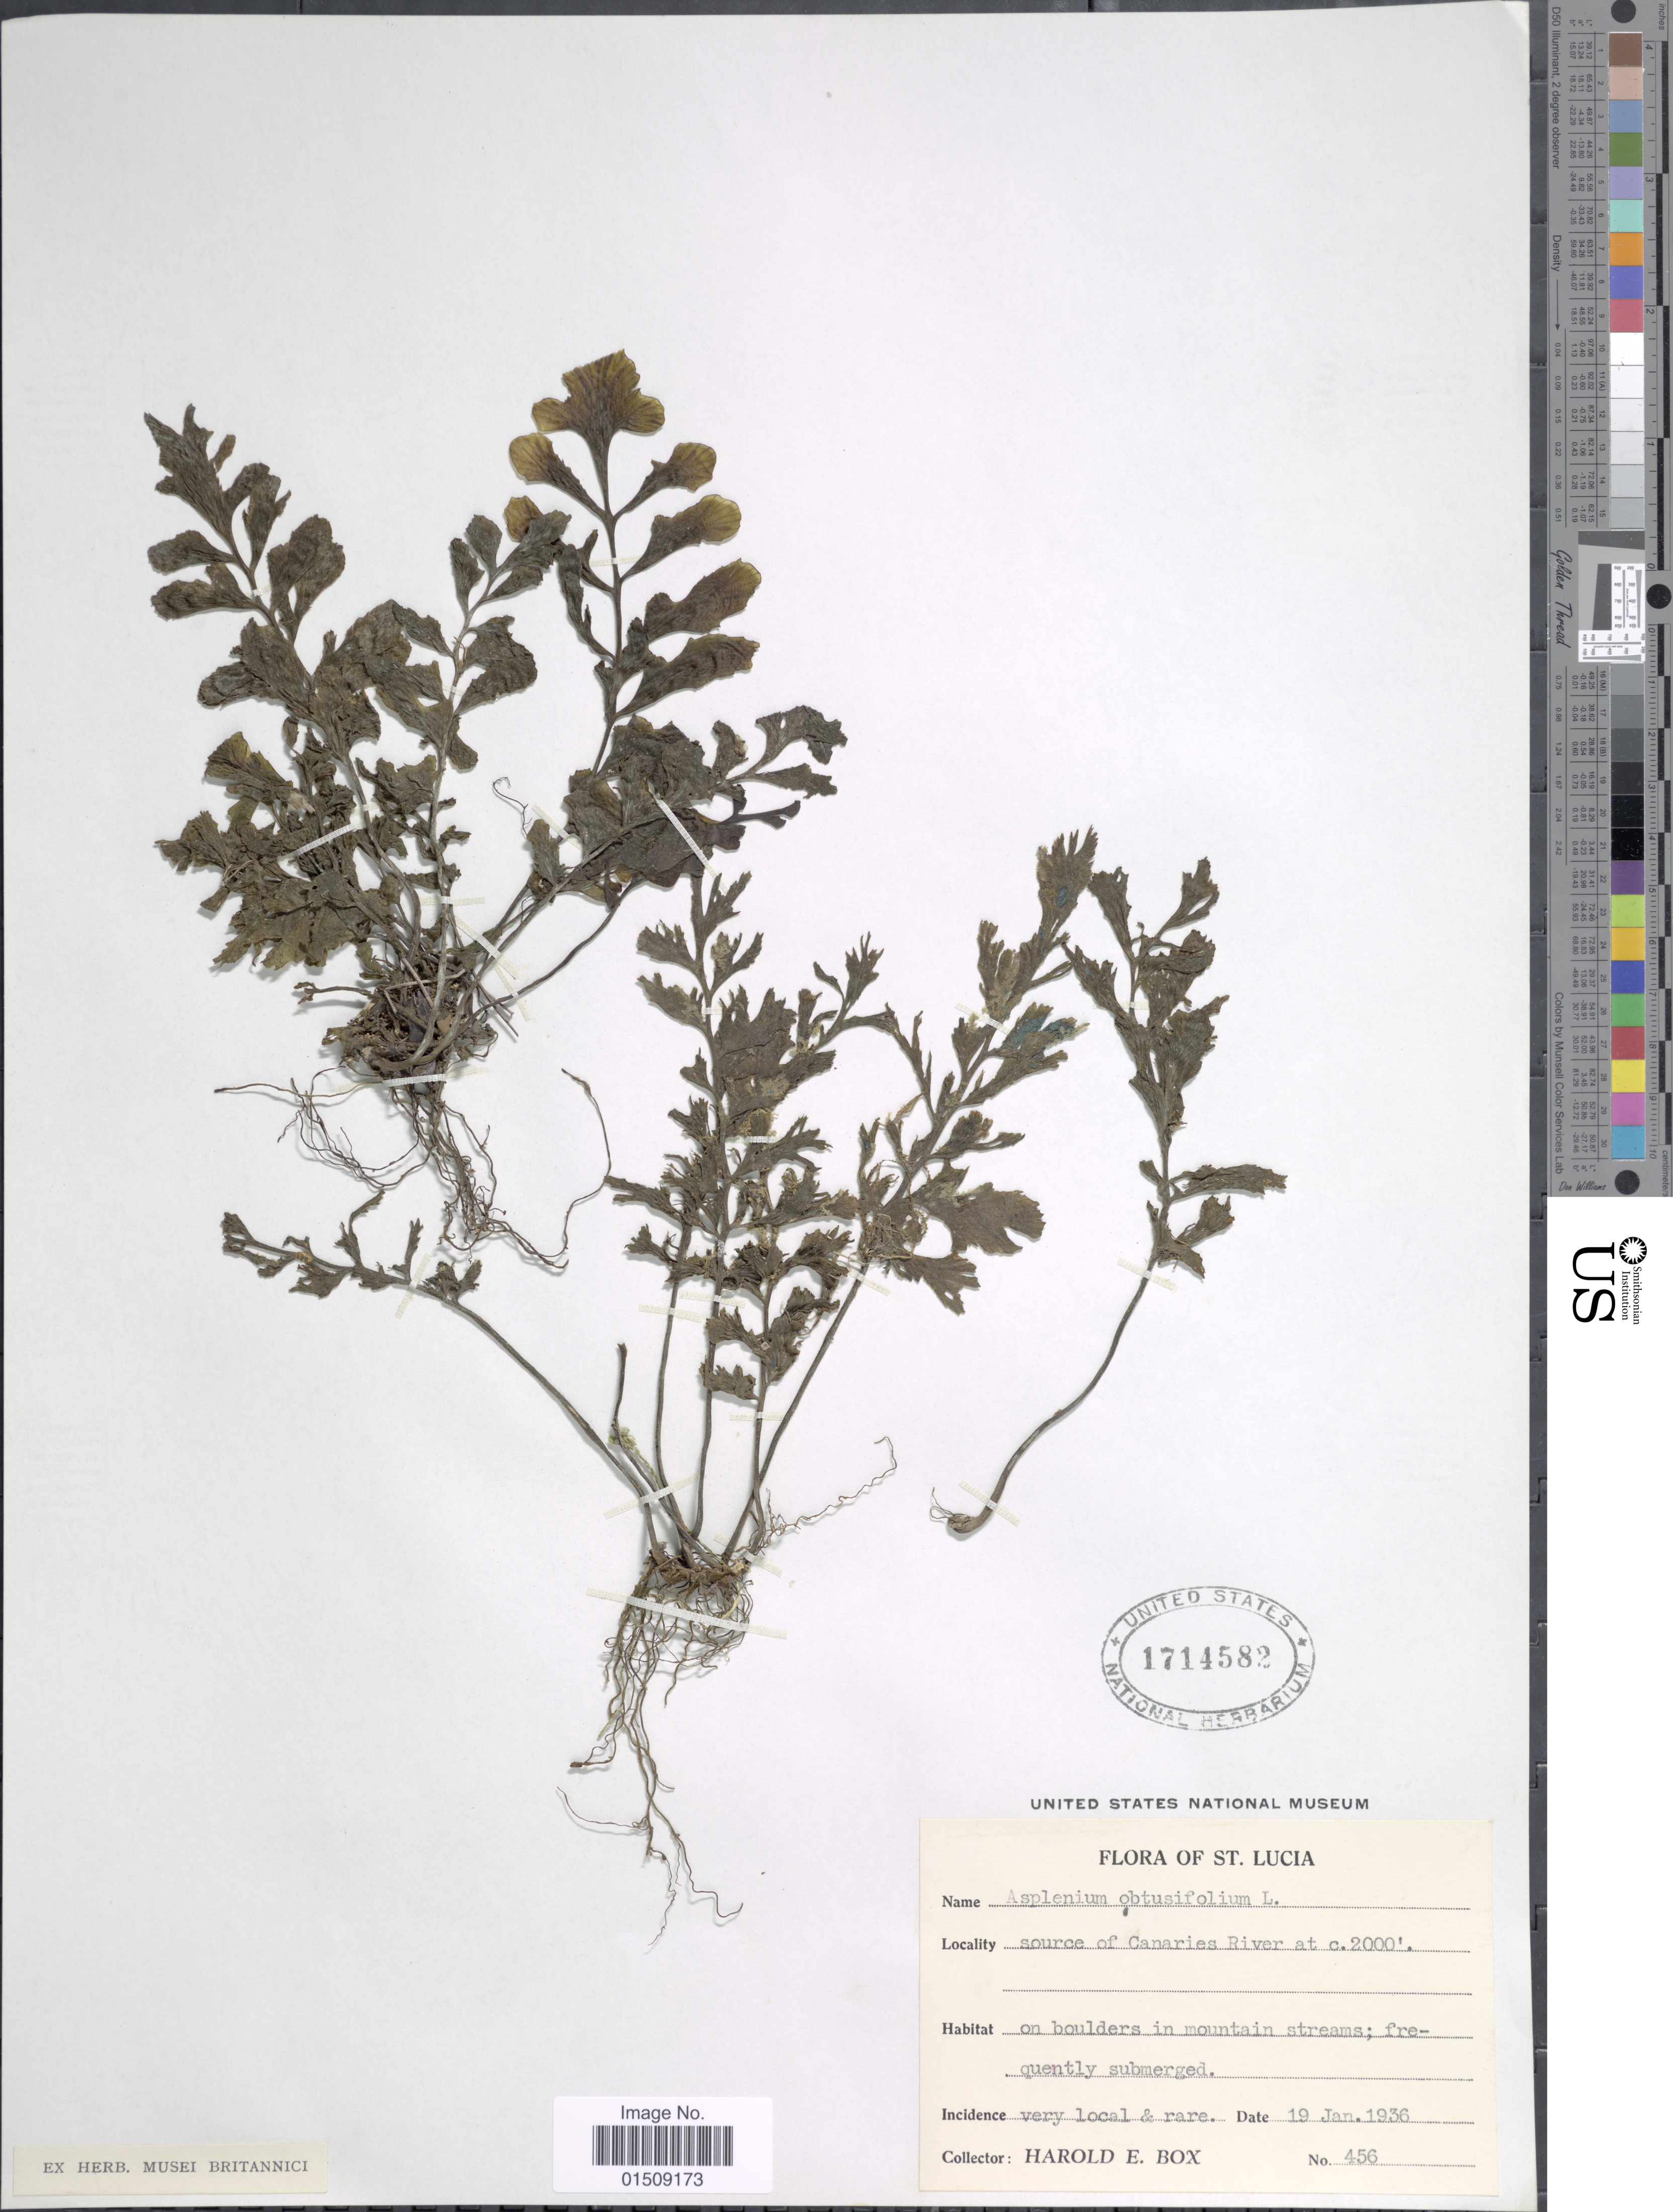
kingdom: Plantae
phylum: Tracheophyta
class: Polypodiopsida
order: Polypodiales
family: Aspleniaceae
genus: Asplenium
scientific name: Asplenium obtusifolium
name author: L.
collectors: H. E. Box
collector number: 456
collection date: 1936-01-19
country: St. Lucia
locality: St. Lucia, source of Canaries River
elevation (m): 610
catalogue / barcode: US 1714582